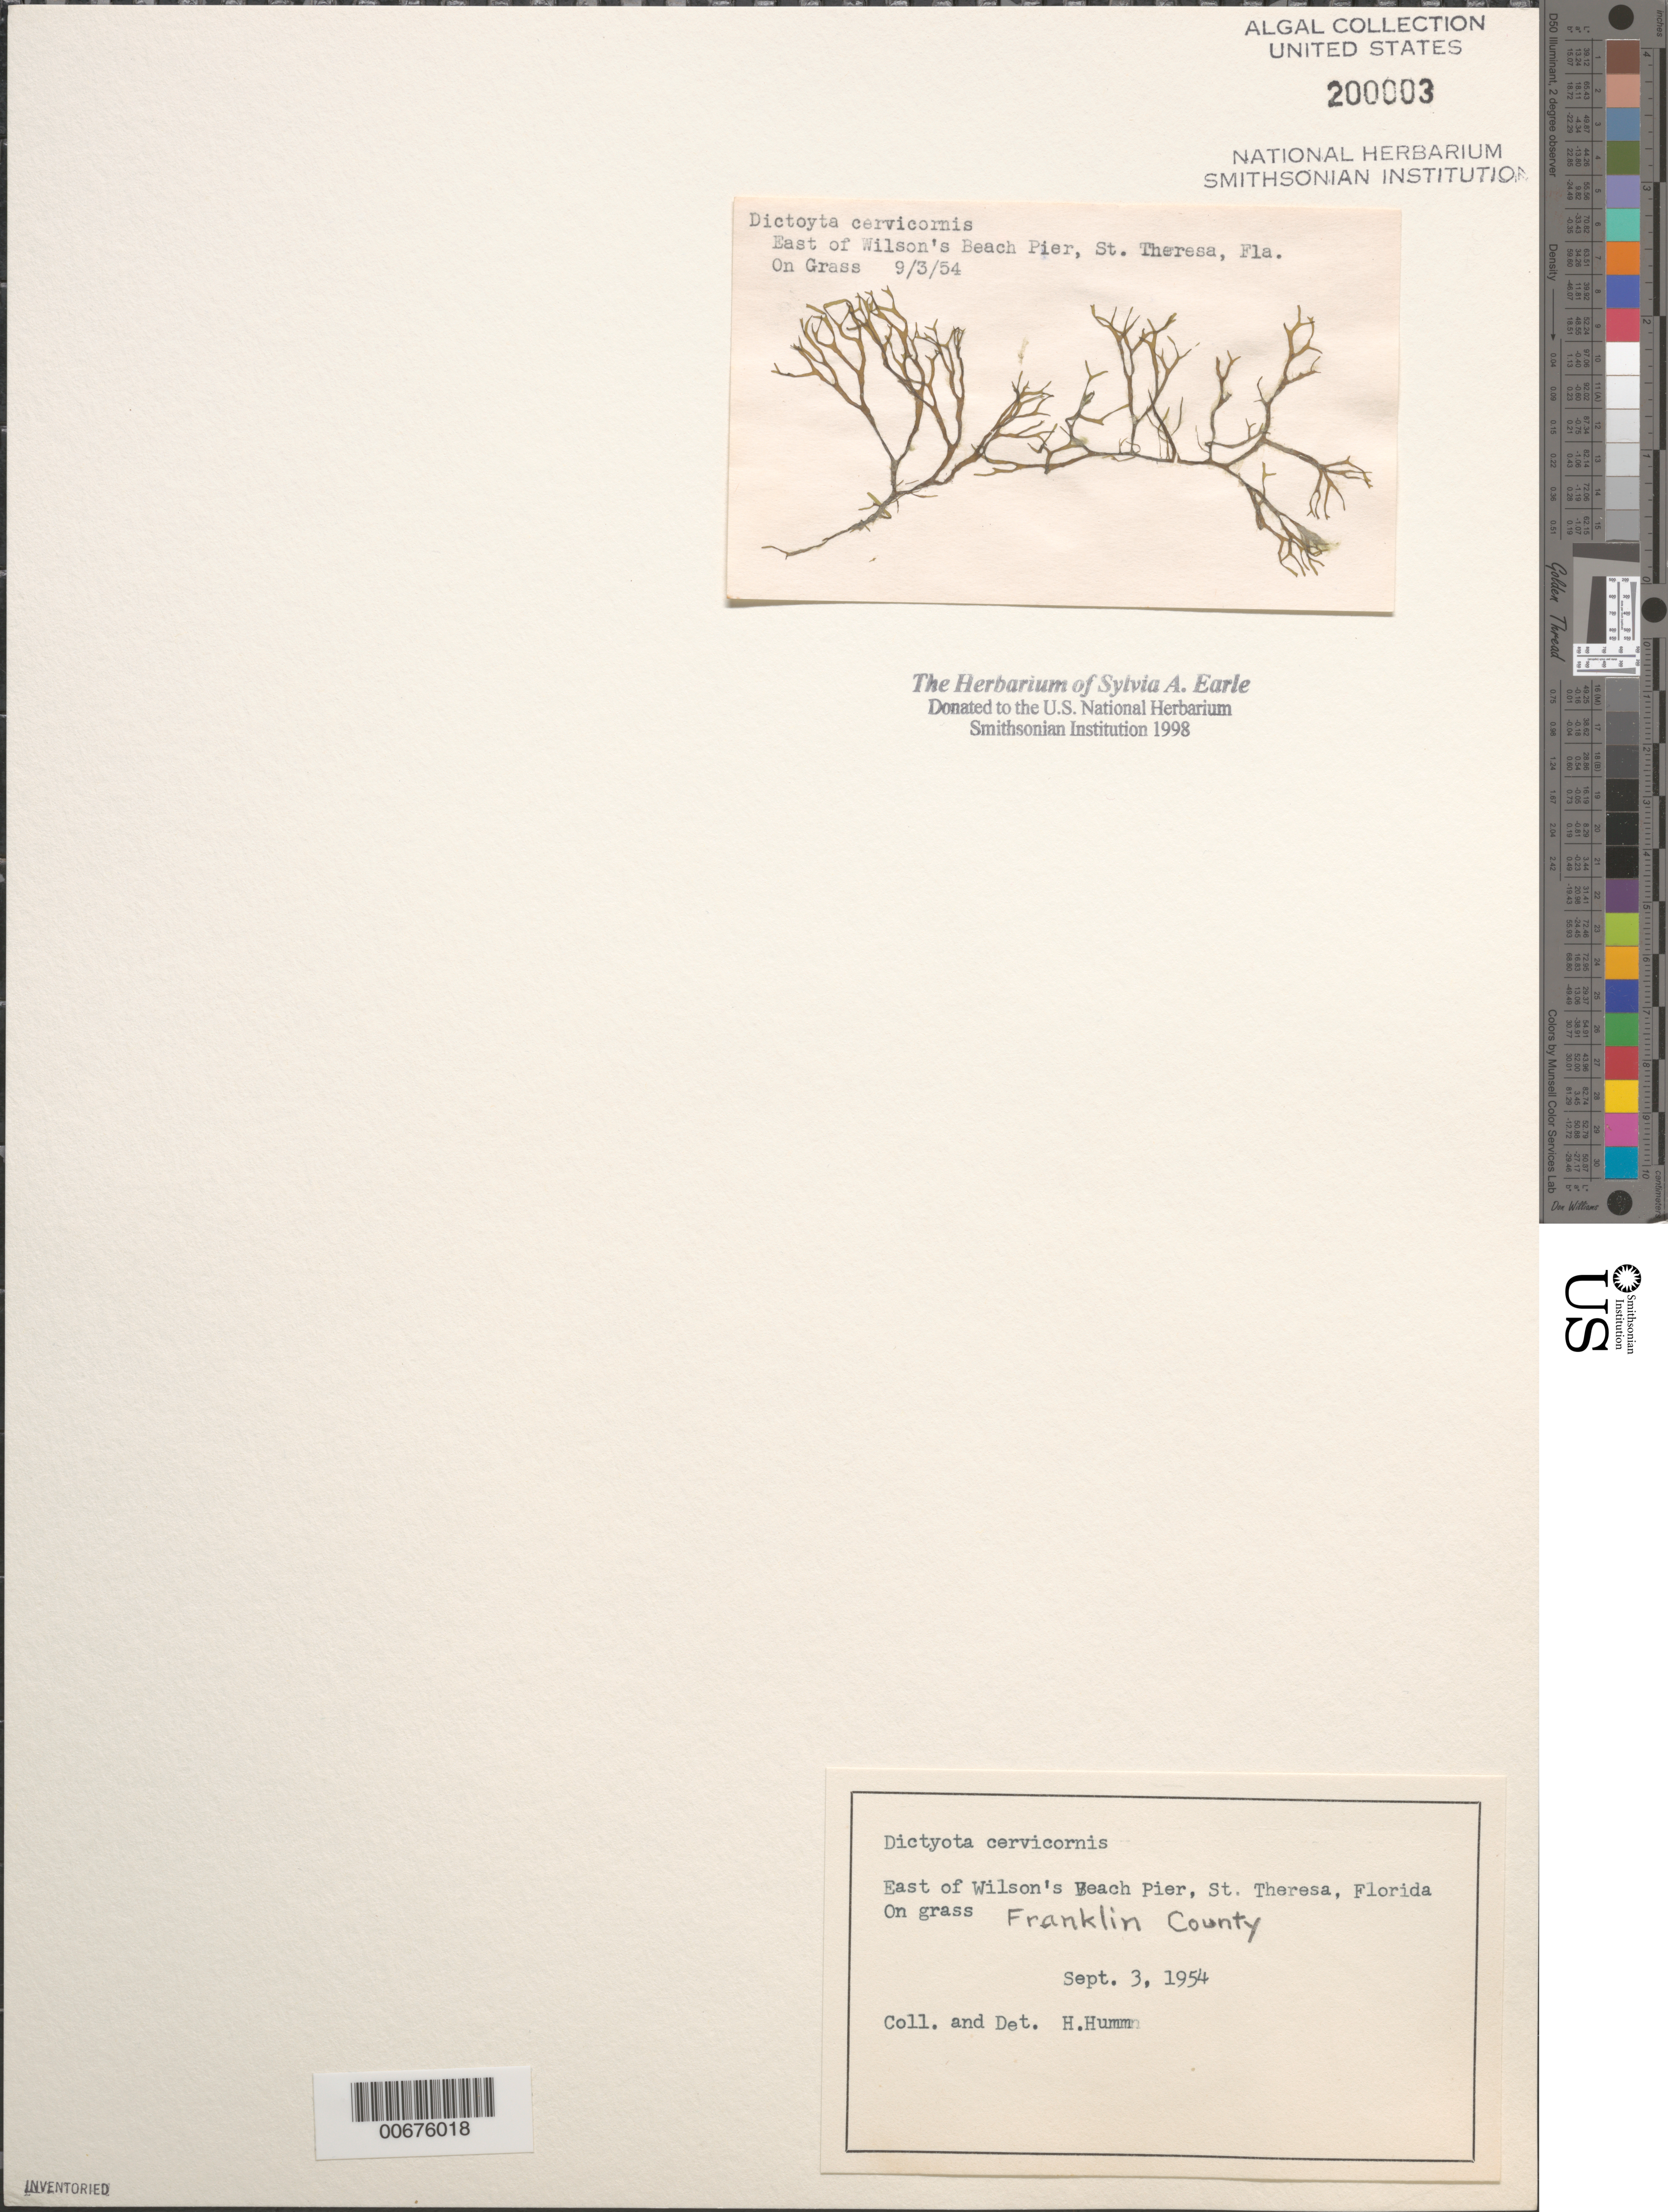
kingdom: Chromista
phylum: Ochrophyta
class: Phaeophyceae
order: Dictyotales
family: Dictyotaceae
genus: Dictyota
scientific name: Dictyota cervicornis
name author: Kütz.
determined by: Humm, Harold J.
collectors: H. J. Humm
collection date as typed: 03 Sep 1954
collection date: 1954-09-03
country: United States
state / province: Florida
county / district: Franklin County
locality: St. Teresa [St. Theresa], east of Wilson's Beach pier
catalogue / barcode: US 200003